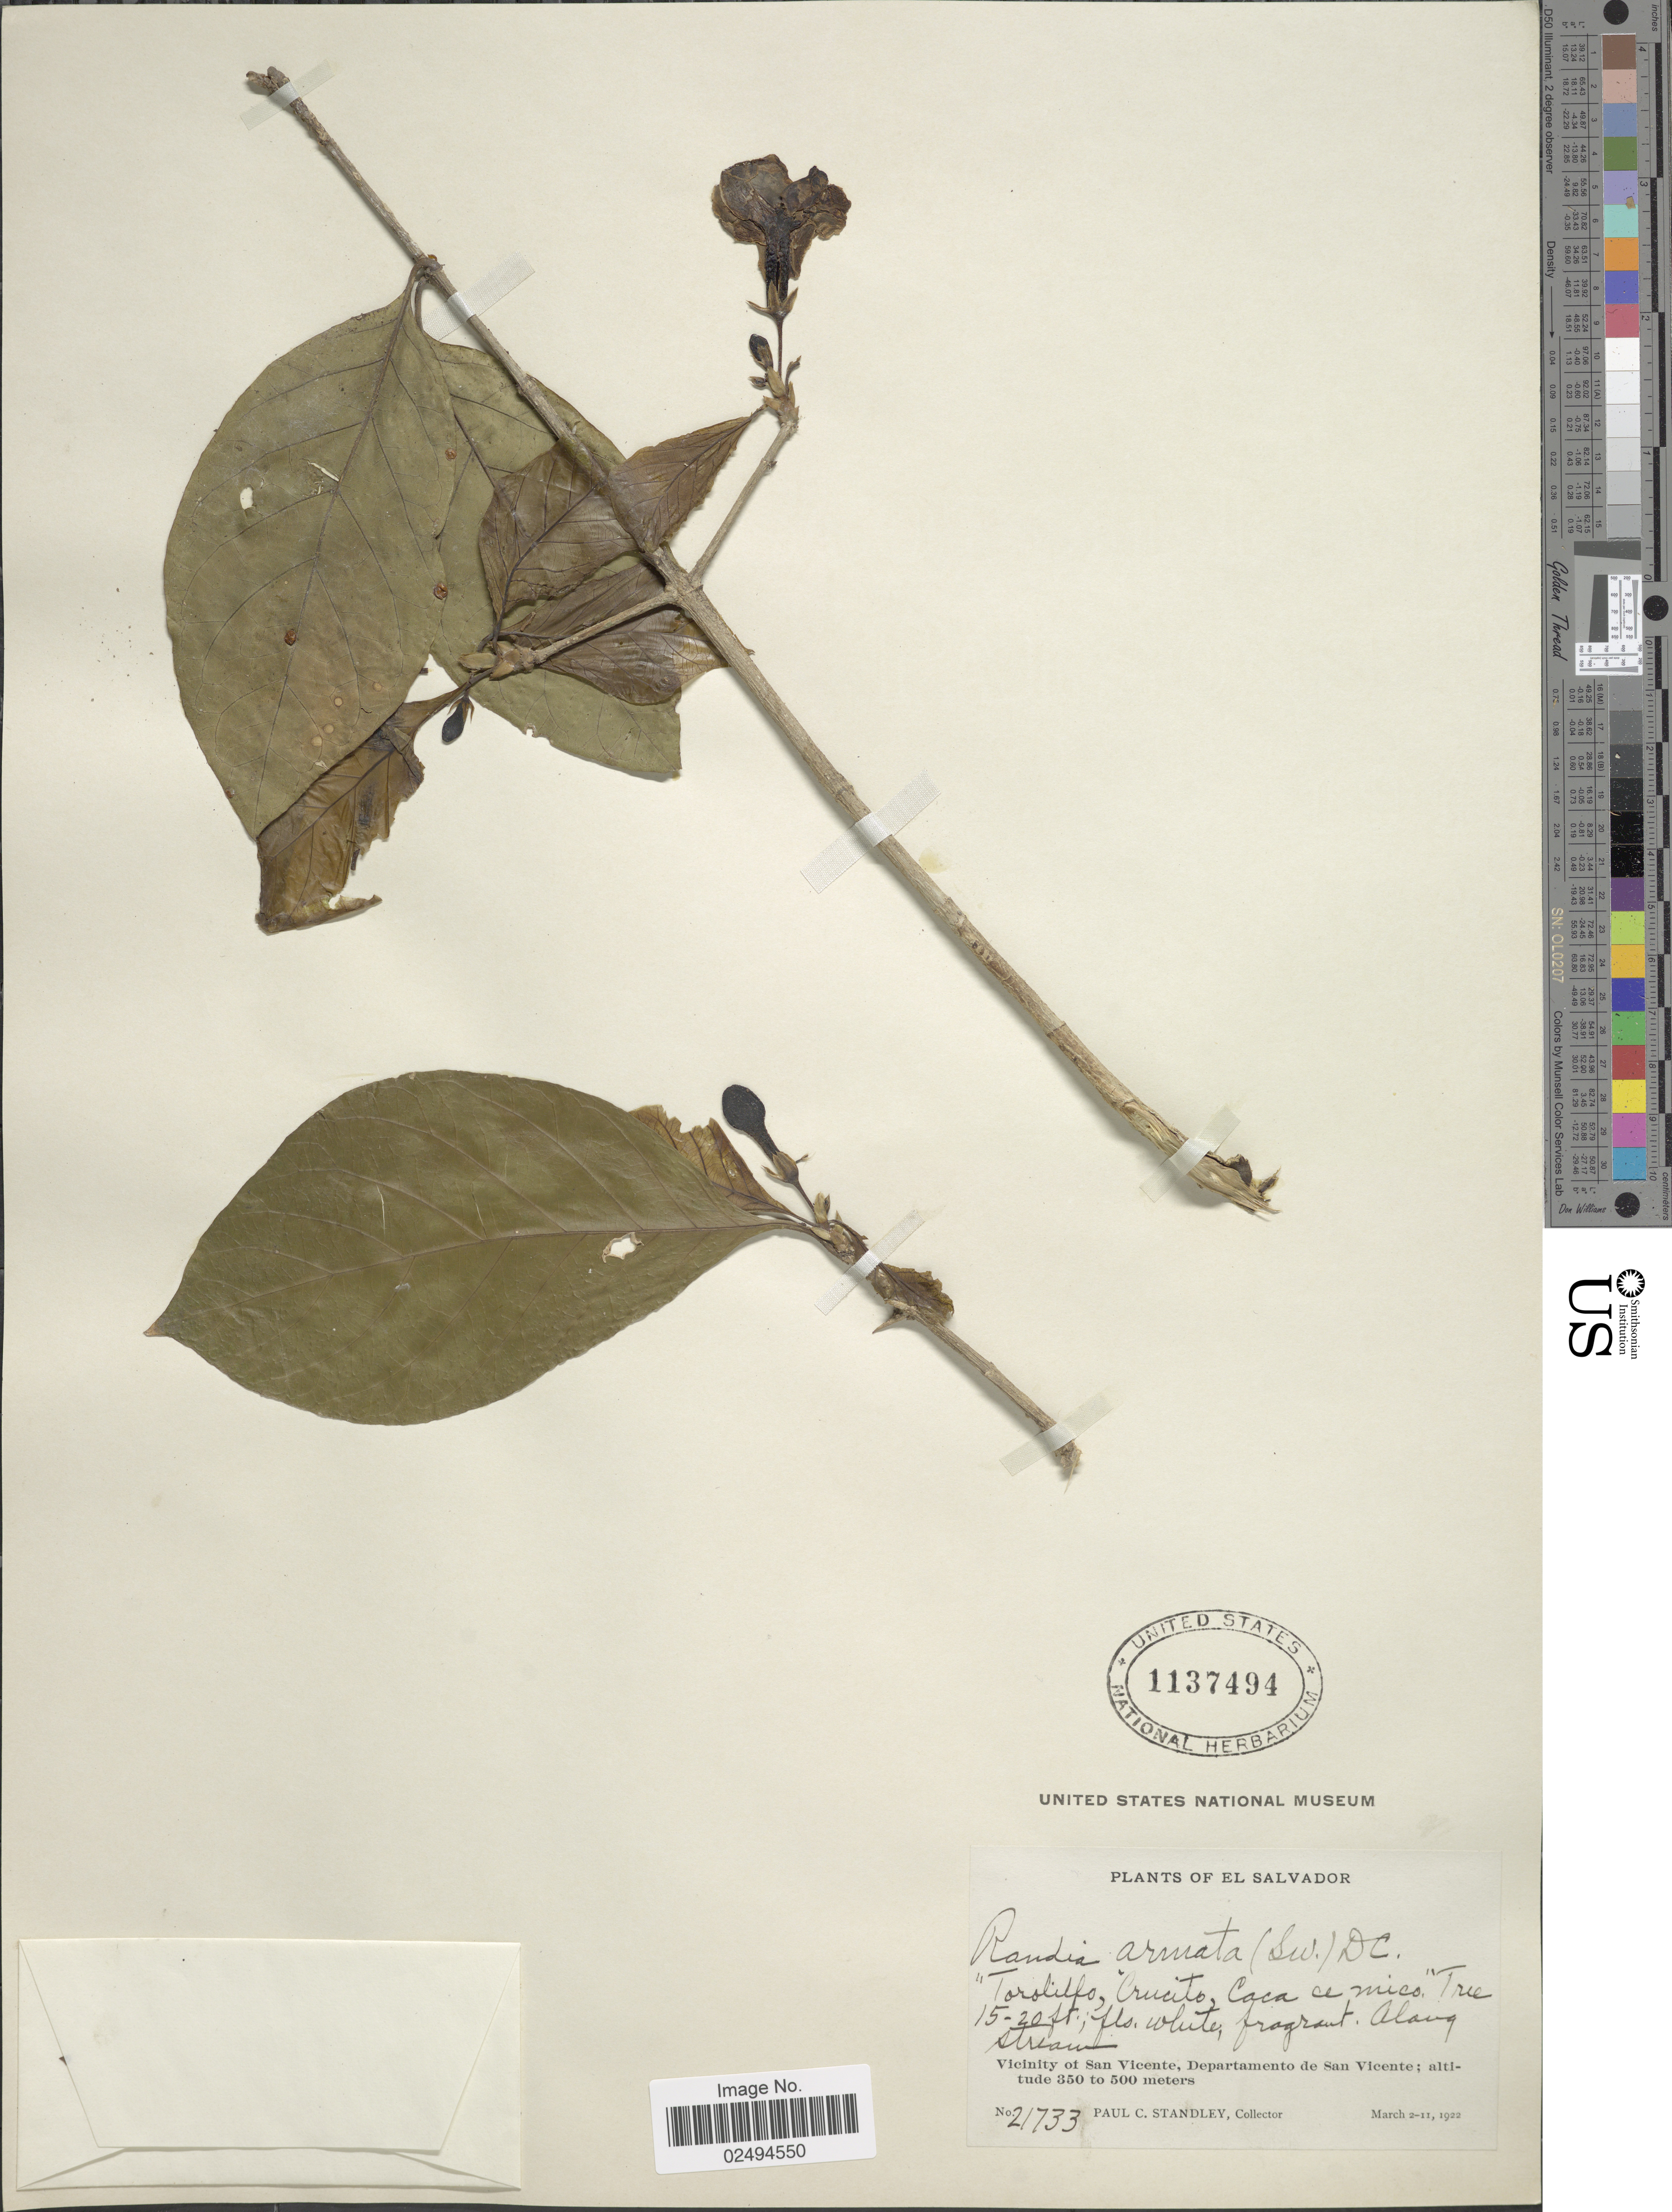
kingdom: Plantae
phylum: Tracheophyta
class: Magnoliopsida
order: Gentianales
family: Rubiaceae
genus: Randia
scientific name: Randia armata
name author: (Sw.) DC.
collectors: P. C. Standley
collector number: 21733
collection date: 1922-03-02/1922-03-11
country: El Salvador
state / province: San Vincente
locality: Vicinity of San Vicente, Departamento de San Vicente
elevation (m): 350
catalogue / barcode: US 1137494